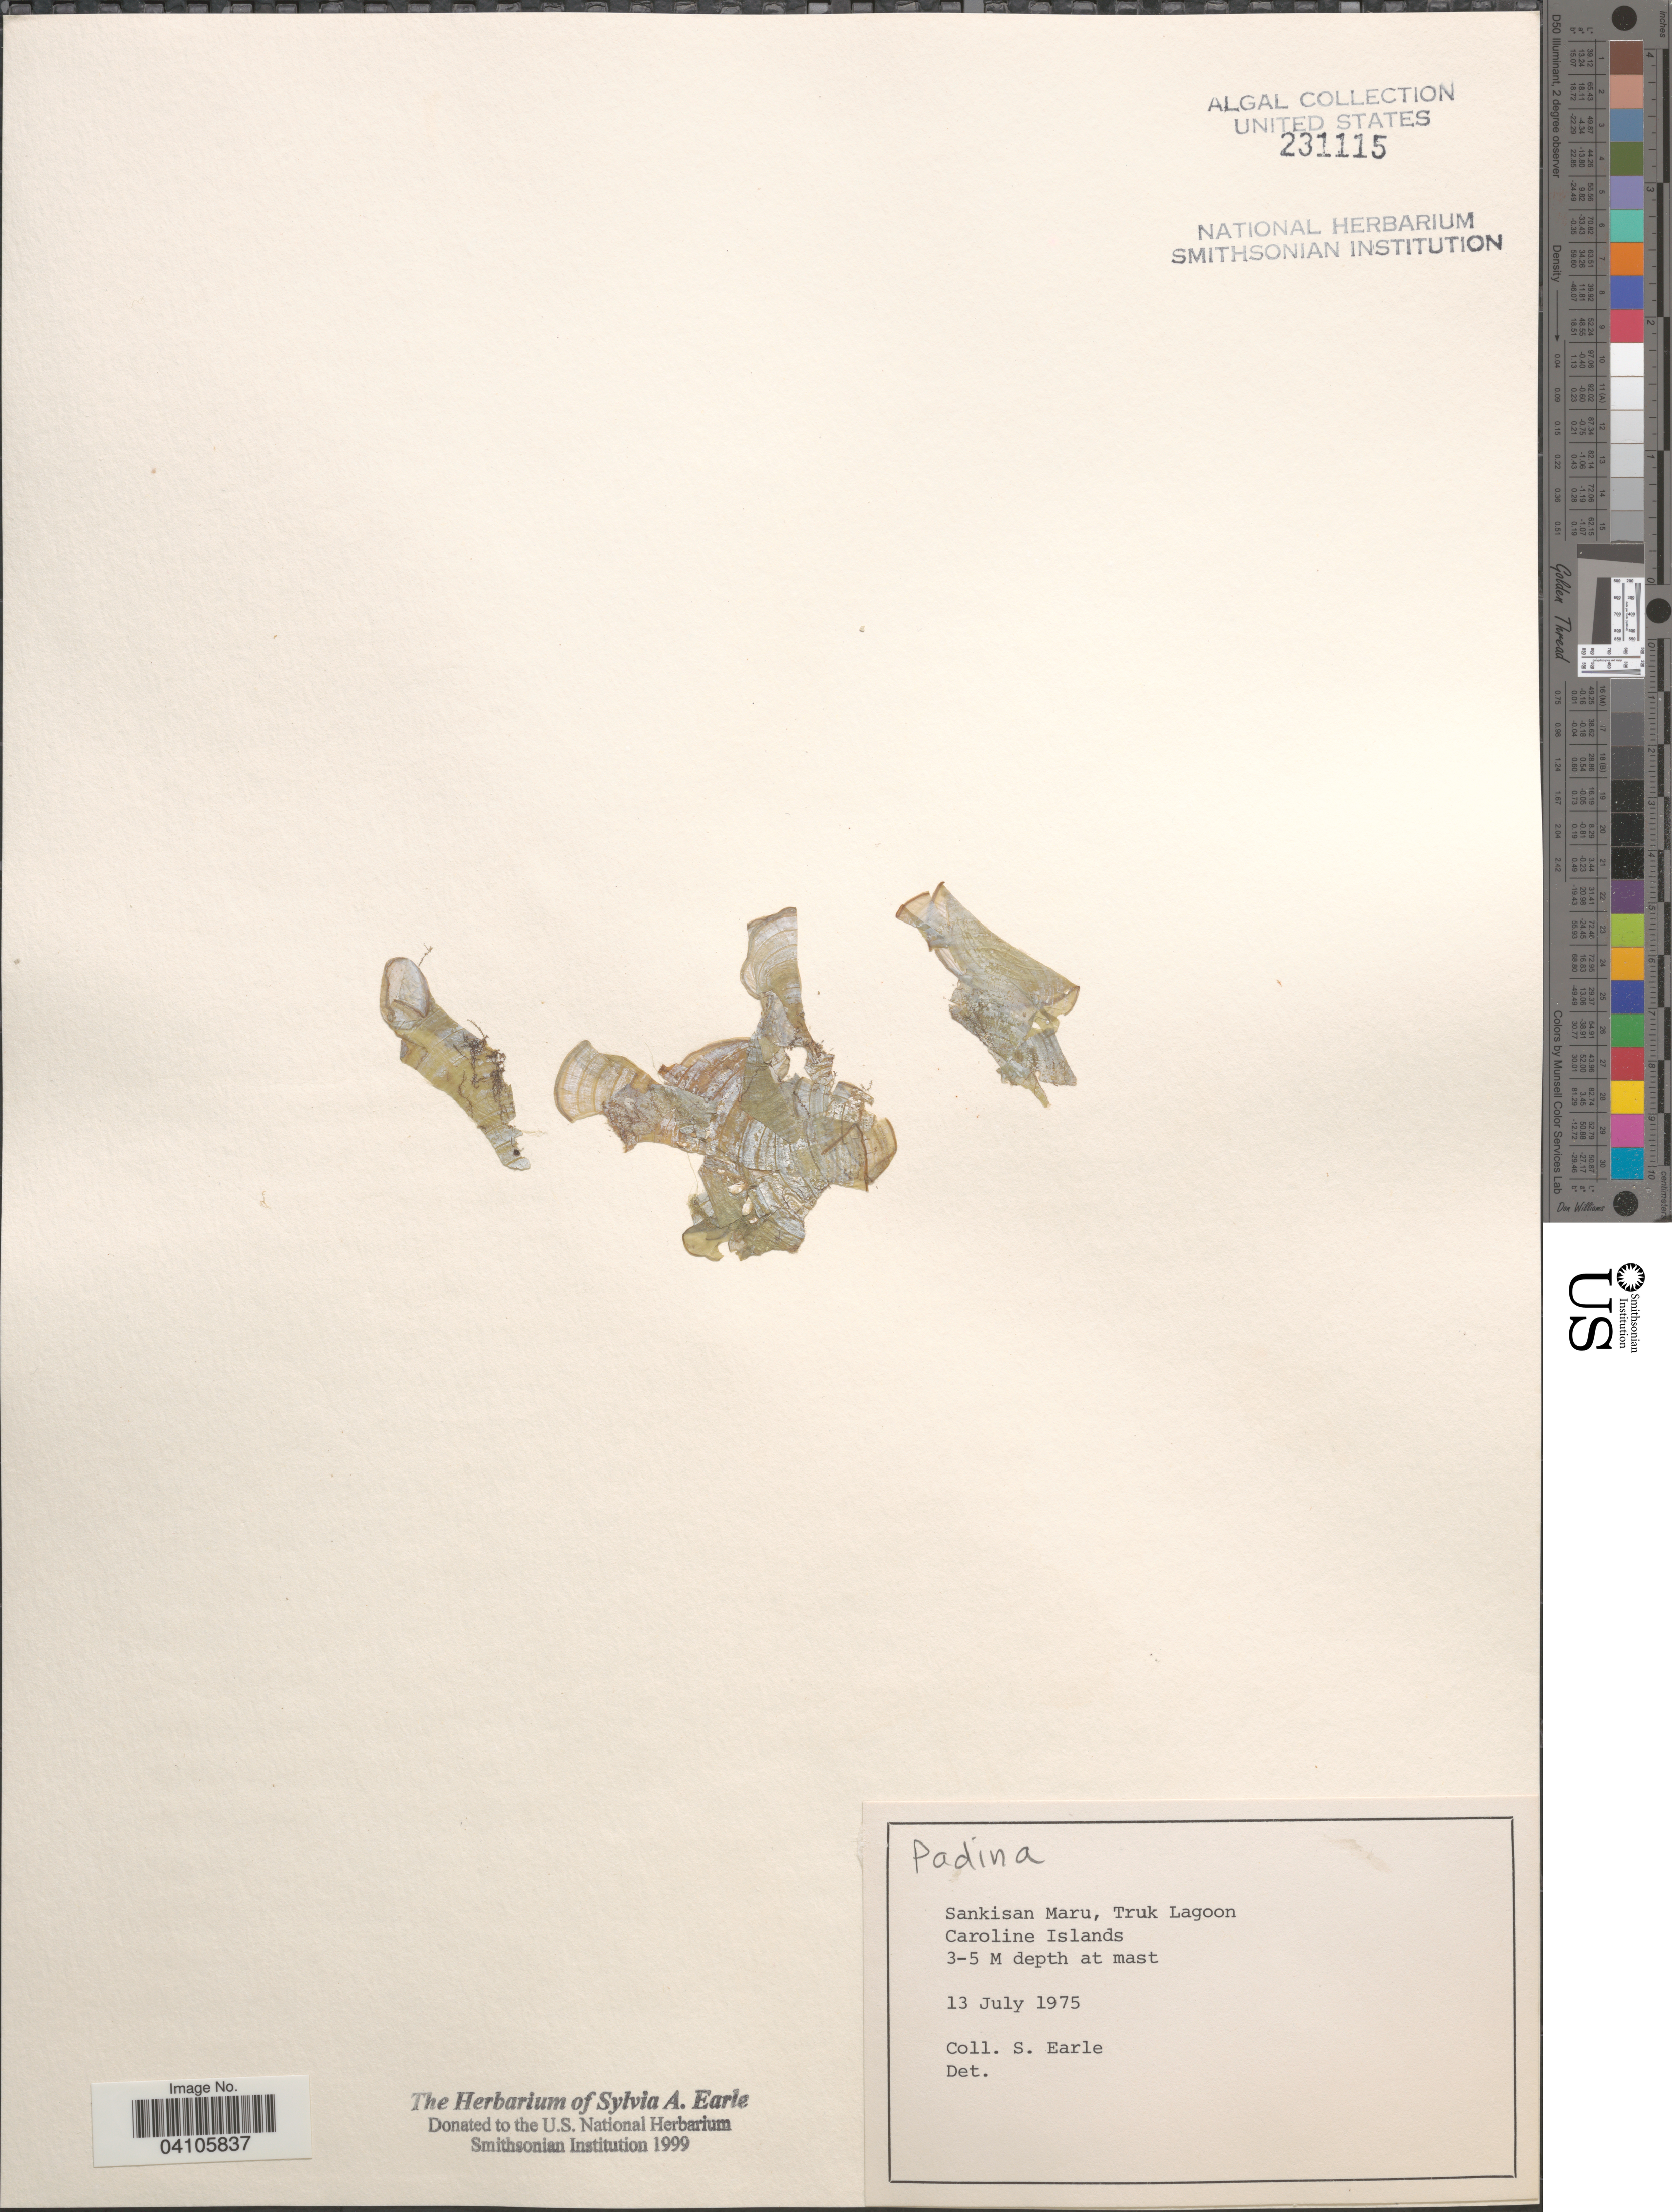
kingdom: Chromista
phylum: Ochrophyta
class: Phaeophyceae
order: Dictyotales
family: Dictyotaceae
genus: Padina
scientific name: Padina sp.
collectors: S. A. Earle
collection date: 1975-07-13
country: Micronesia, Federated States of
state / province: Truk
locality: Sankisan Maru, Truk Lagoon. Caroline Islands.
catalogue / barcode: US 231115